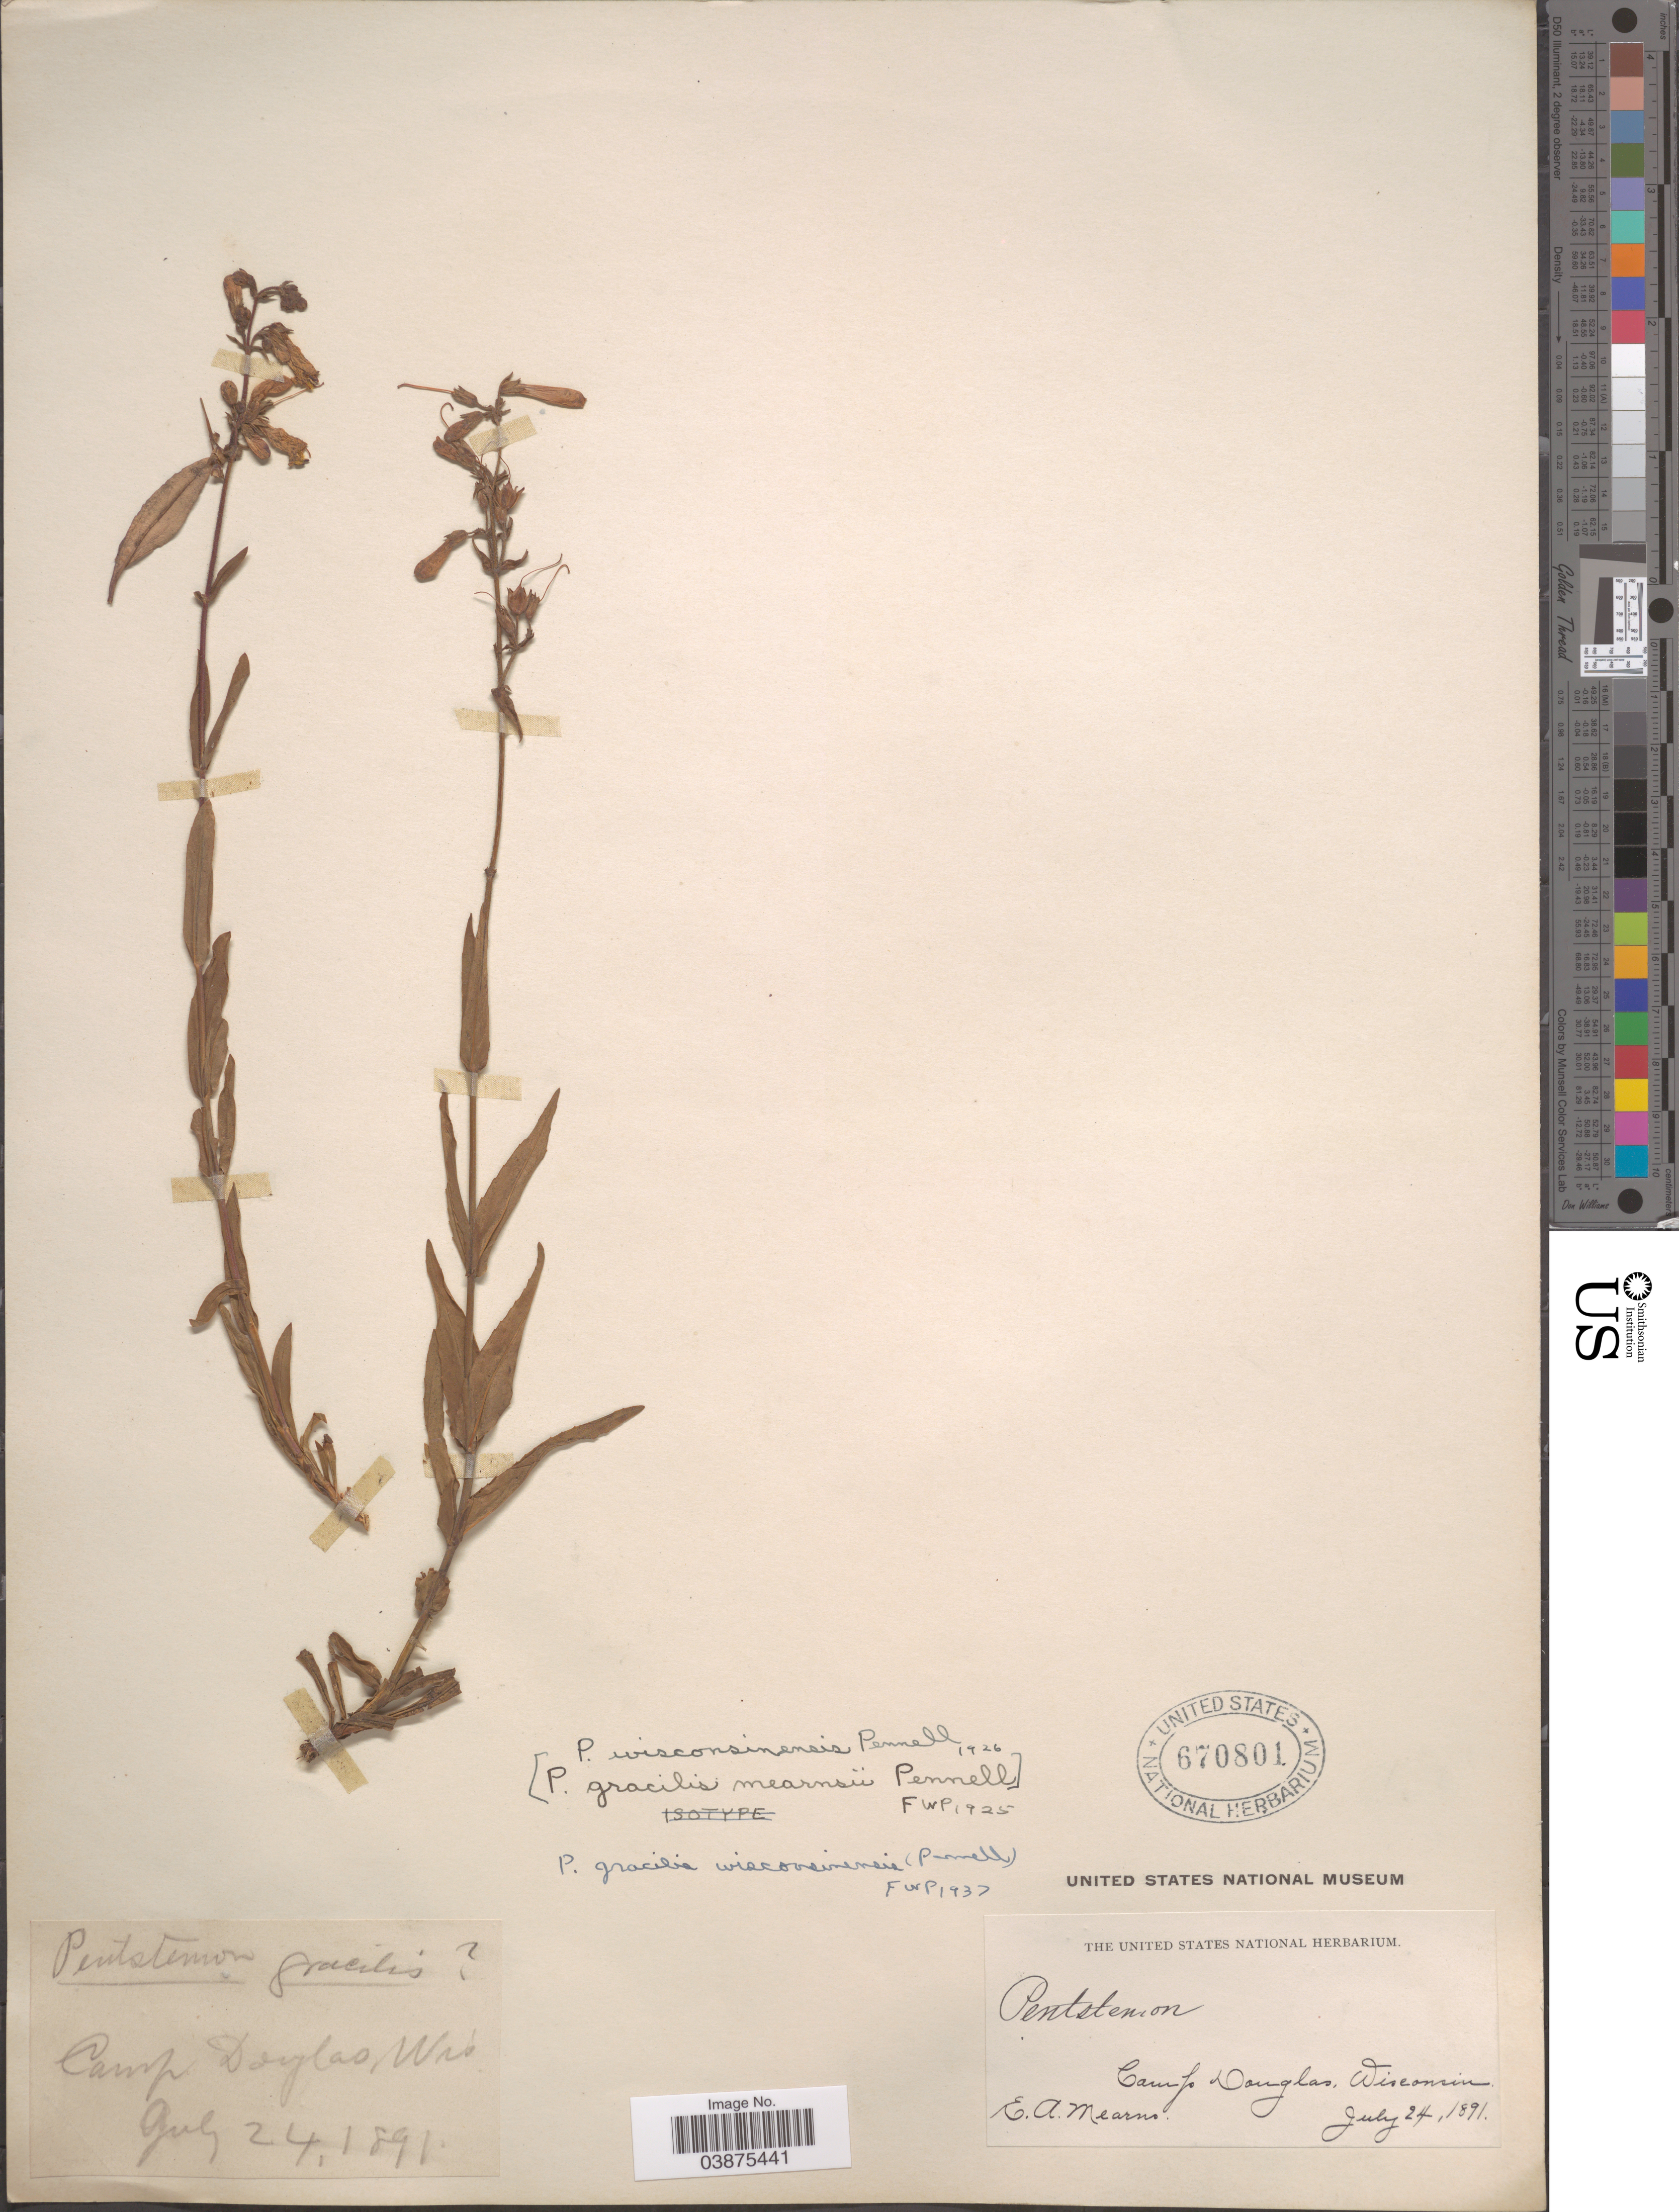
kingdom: Plantae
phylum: Tracheophyta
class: Magnoliopsida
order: Lamiales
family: Plantaginaceae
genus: Penstemon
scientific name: Penstemon gracilis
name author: Nutt.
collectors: E. A. Mearns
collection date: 1891-07-24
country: United States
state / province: Wisconsin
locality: Camp Douglas.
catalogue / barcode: US 670801